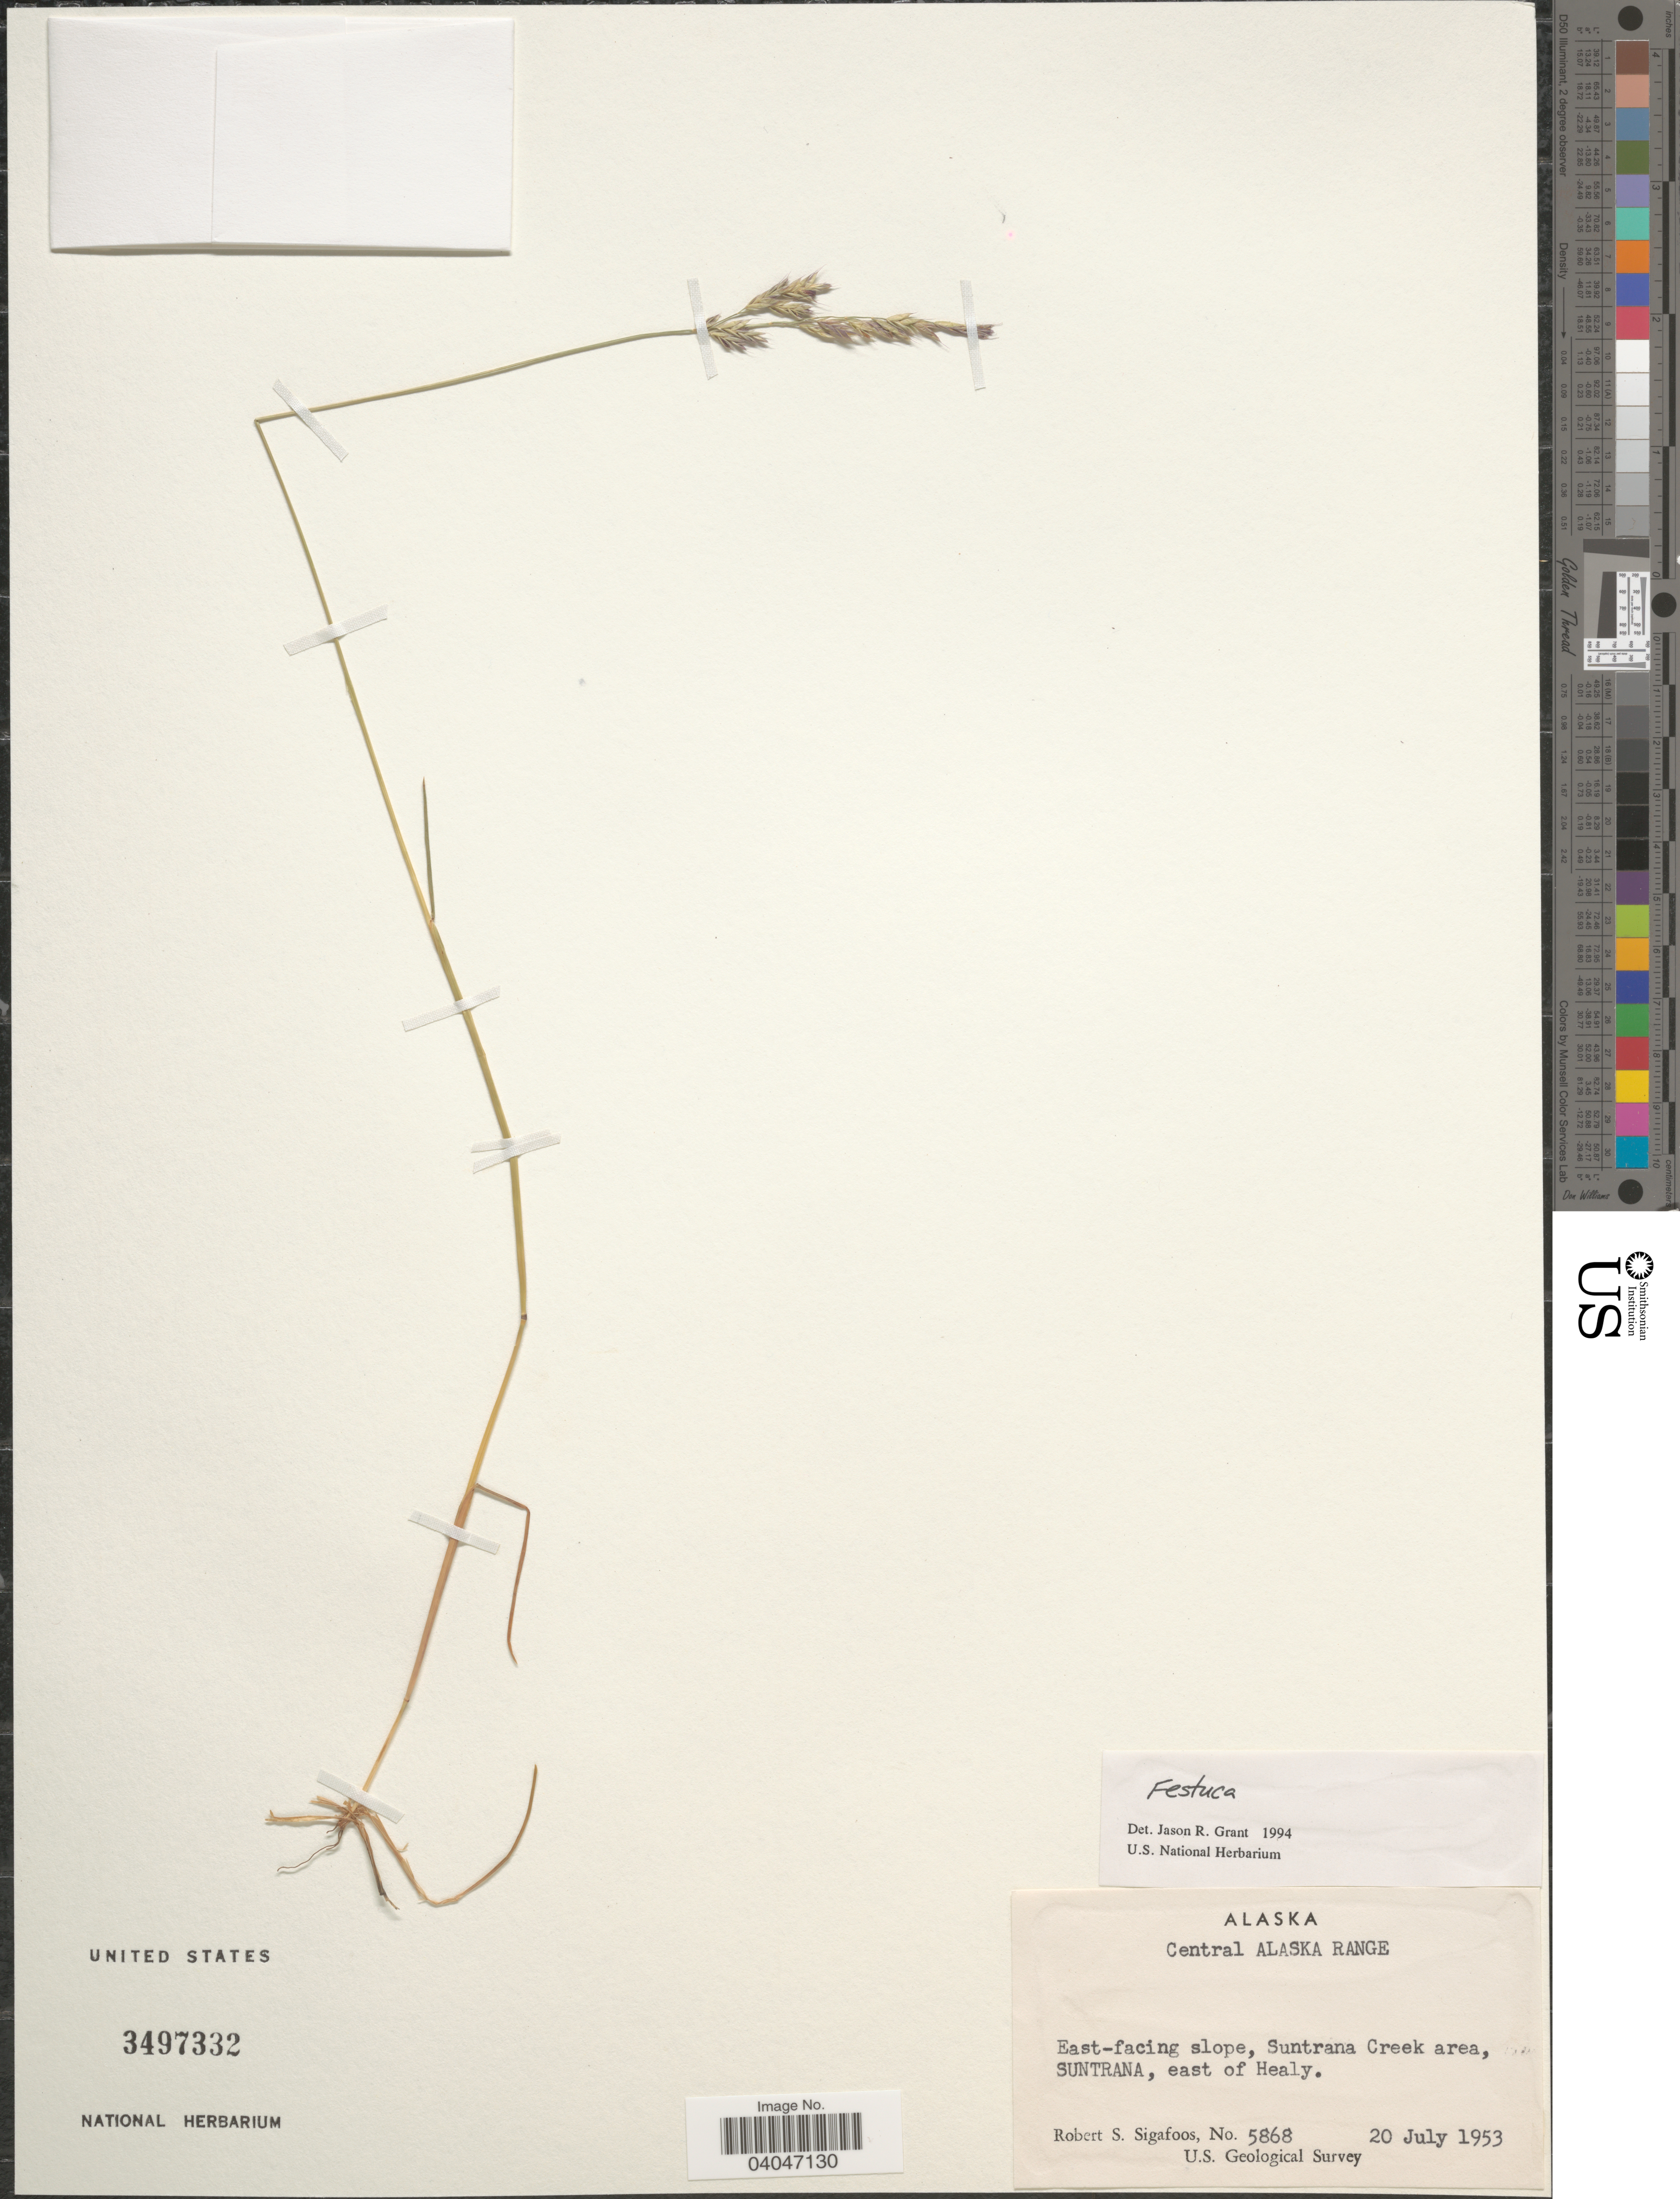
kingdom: Plantae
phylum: Tracheophyta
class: Liliopsida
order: Poales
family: Poaceae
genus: Festuca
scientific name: Festuca sp.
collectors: R. Sigafoos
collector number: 5868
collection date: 1953-07-20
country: United States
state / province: Alaska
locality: Central Alaska Range. East-facing slope, Suntrana Creek area, Suntrana, east of Healy.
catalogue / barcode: US 3497332